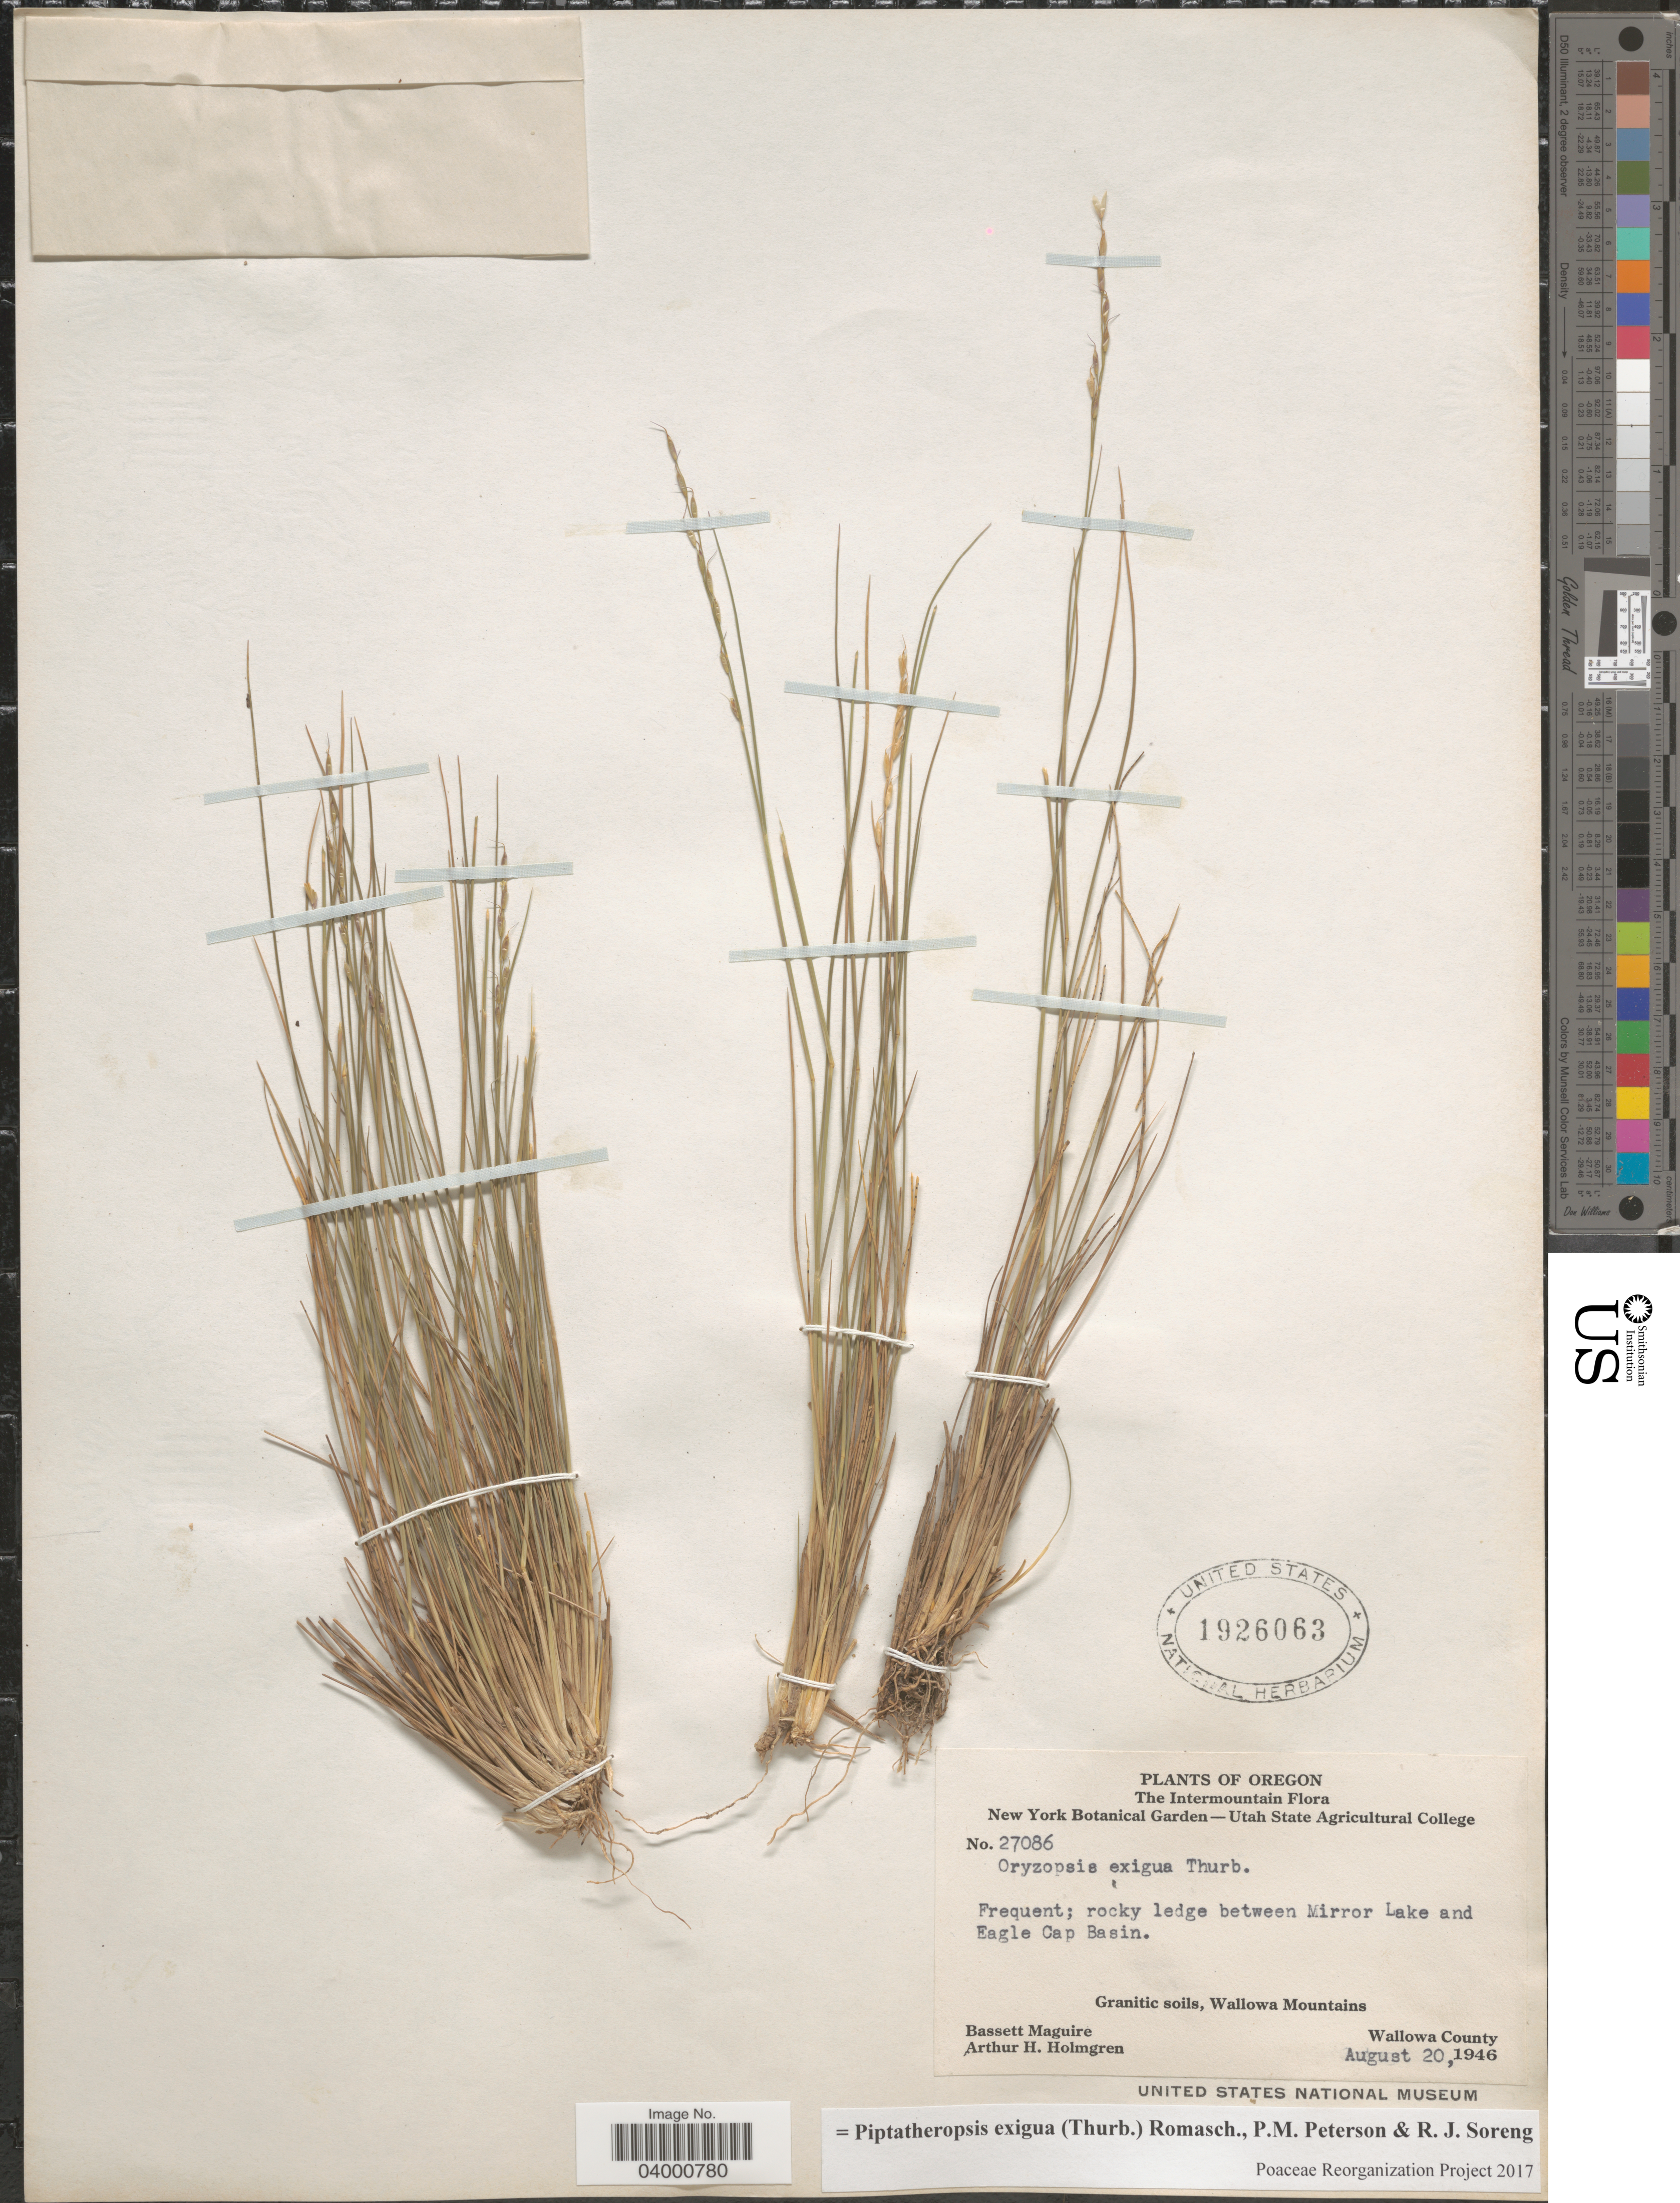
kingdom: Plantae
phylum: Tracheophyta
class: Liliopsida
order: Poales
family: Poaceae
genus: Piptatheropsis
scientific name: Piptatheropsis exigua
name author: (Thurb.) Romasch. et al.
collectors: B. Maguire & A. H. Holmgren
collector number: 27086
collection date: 1946-08-20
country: United States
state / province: Oregon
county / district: Wallowa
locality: The Intermountain. Frequent; rocky ledge between Mirror Lake and Eagle Cap Basin. Granitic soils, Wallowa Mountains. Wallowa County.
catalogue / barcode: US 1926063